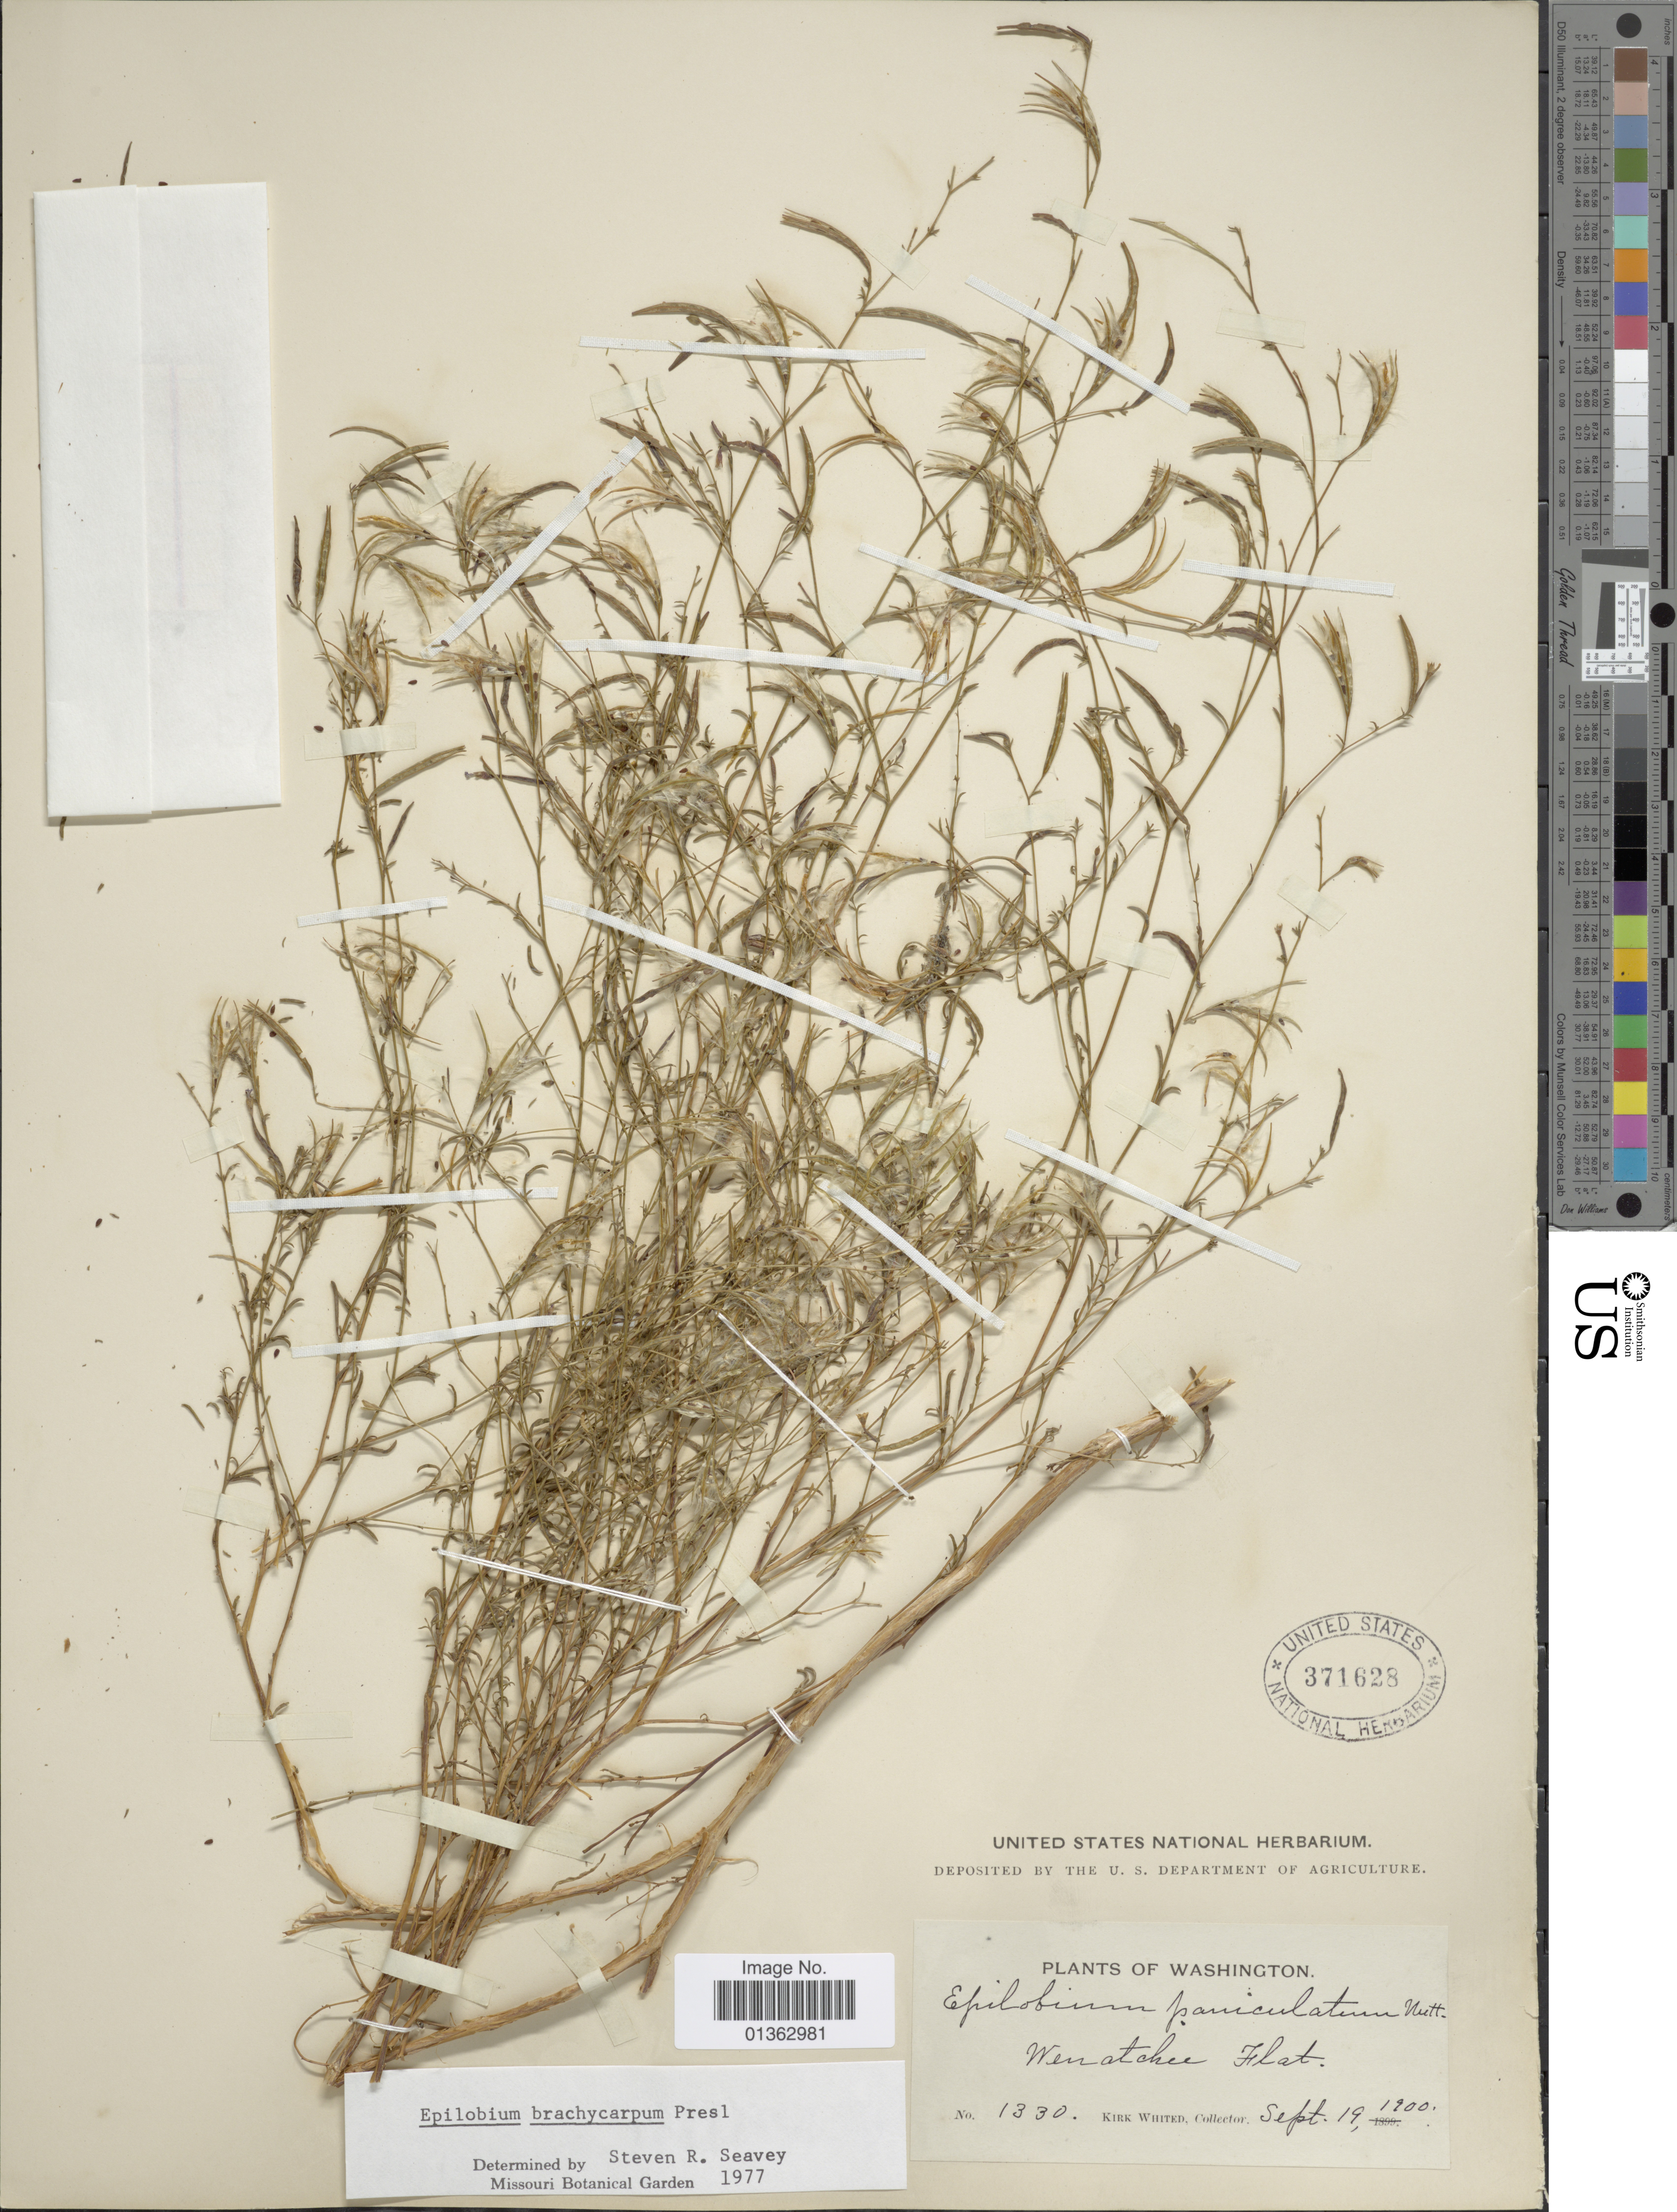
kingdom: Plantae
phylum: Tracheophyta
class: Magnoliopsida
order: Myrtales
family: Onagraceae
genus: Epilobium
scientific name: Epilobium brachycarpum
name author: C. Presl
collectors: K. Whited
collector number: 1330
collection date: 1900-09-19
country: United States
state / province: Washington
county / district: Chelan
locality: Wenatchee Flat.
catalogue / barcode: US 371628